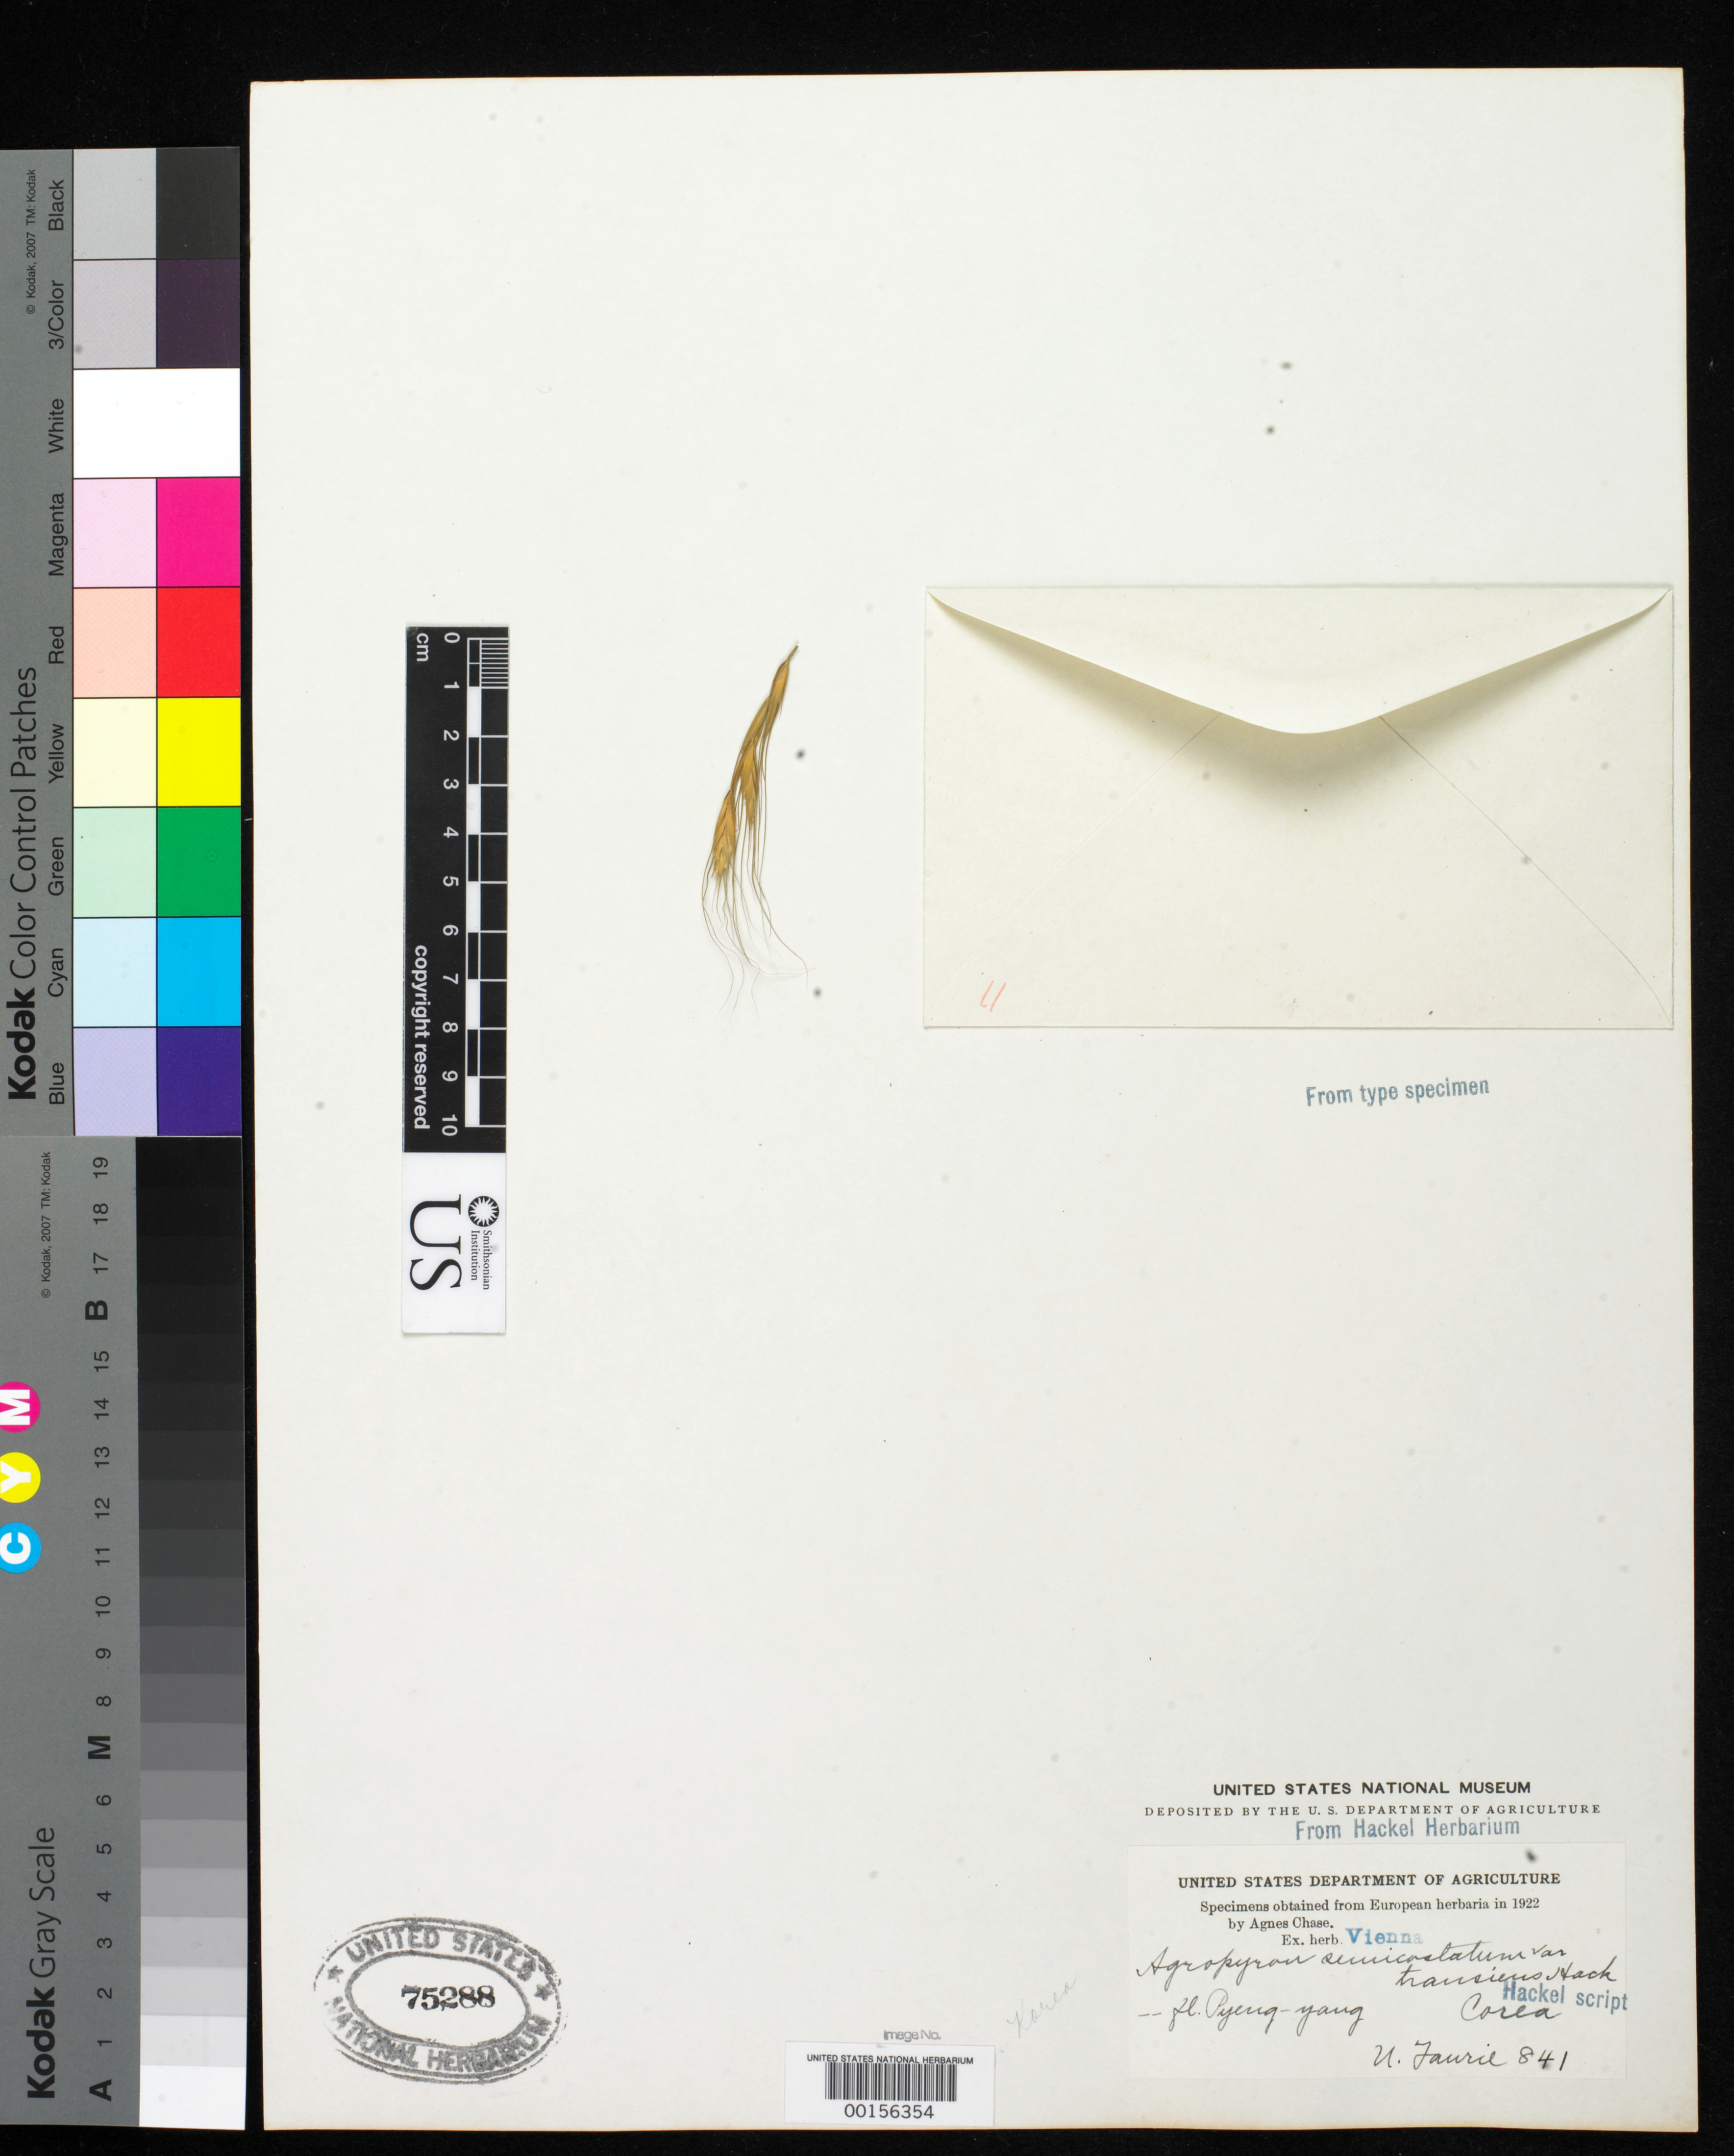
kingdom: Plantae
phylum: Tracheophyta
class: Liliopsida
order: Poales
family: Poaceae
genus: Agropyron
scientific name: Agropyron semicostatum var. transiens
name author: Hack.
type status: Type Fragment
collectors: U. Faurie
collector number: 841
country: North Korea / South Korea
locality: Pyeng-Yeng.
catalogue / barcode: US 75288